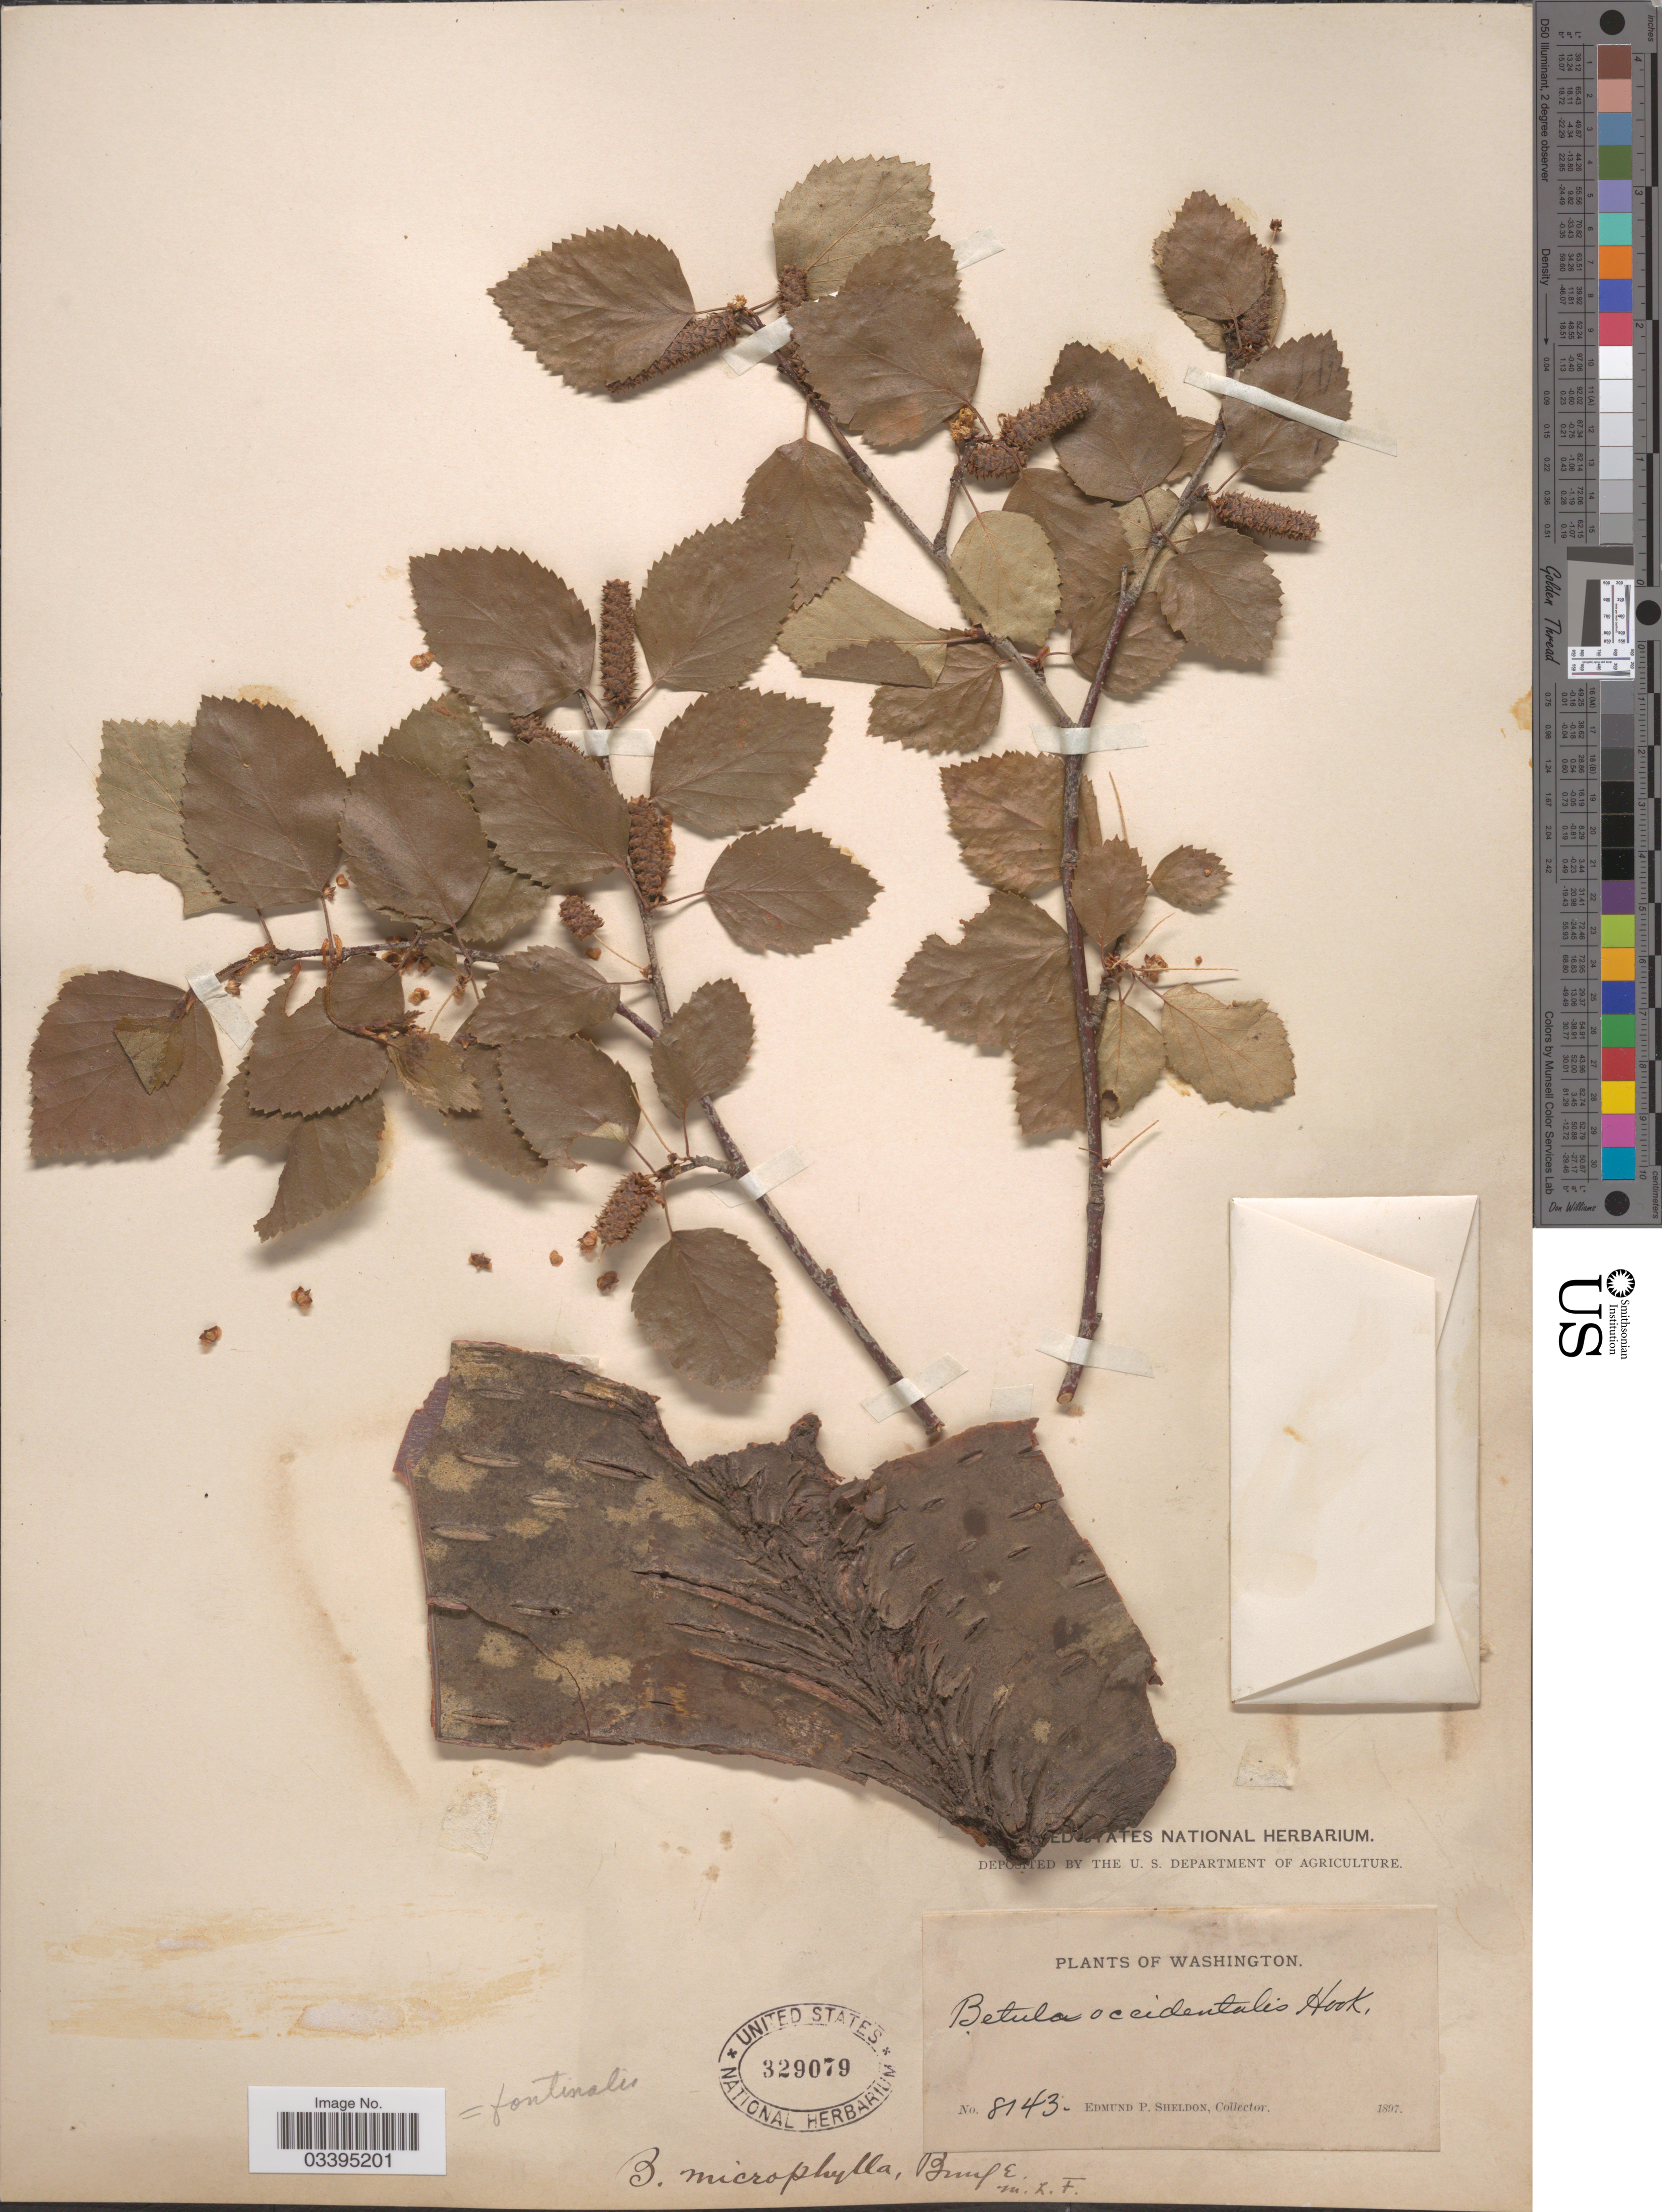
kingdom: Plantae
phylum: Tracheophyta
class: Magnoliopsida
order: Fagales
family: Betulaceae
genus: Betula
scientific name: Betula fontinalis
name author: Sarg.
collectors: E. P. Sheldon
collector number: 8143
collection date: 1897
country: United States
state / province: Washington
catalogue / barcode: US 329079